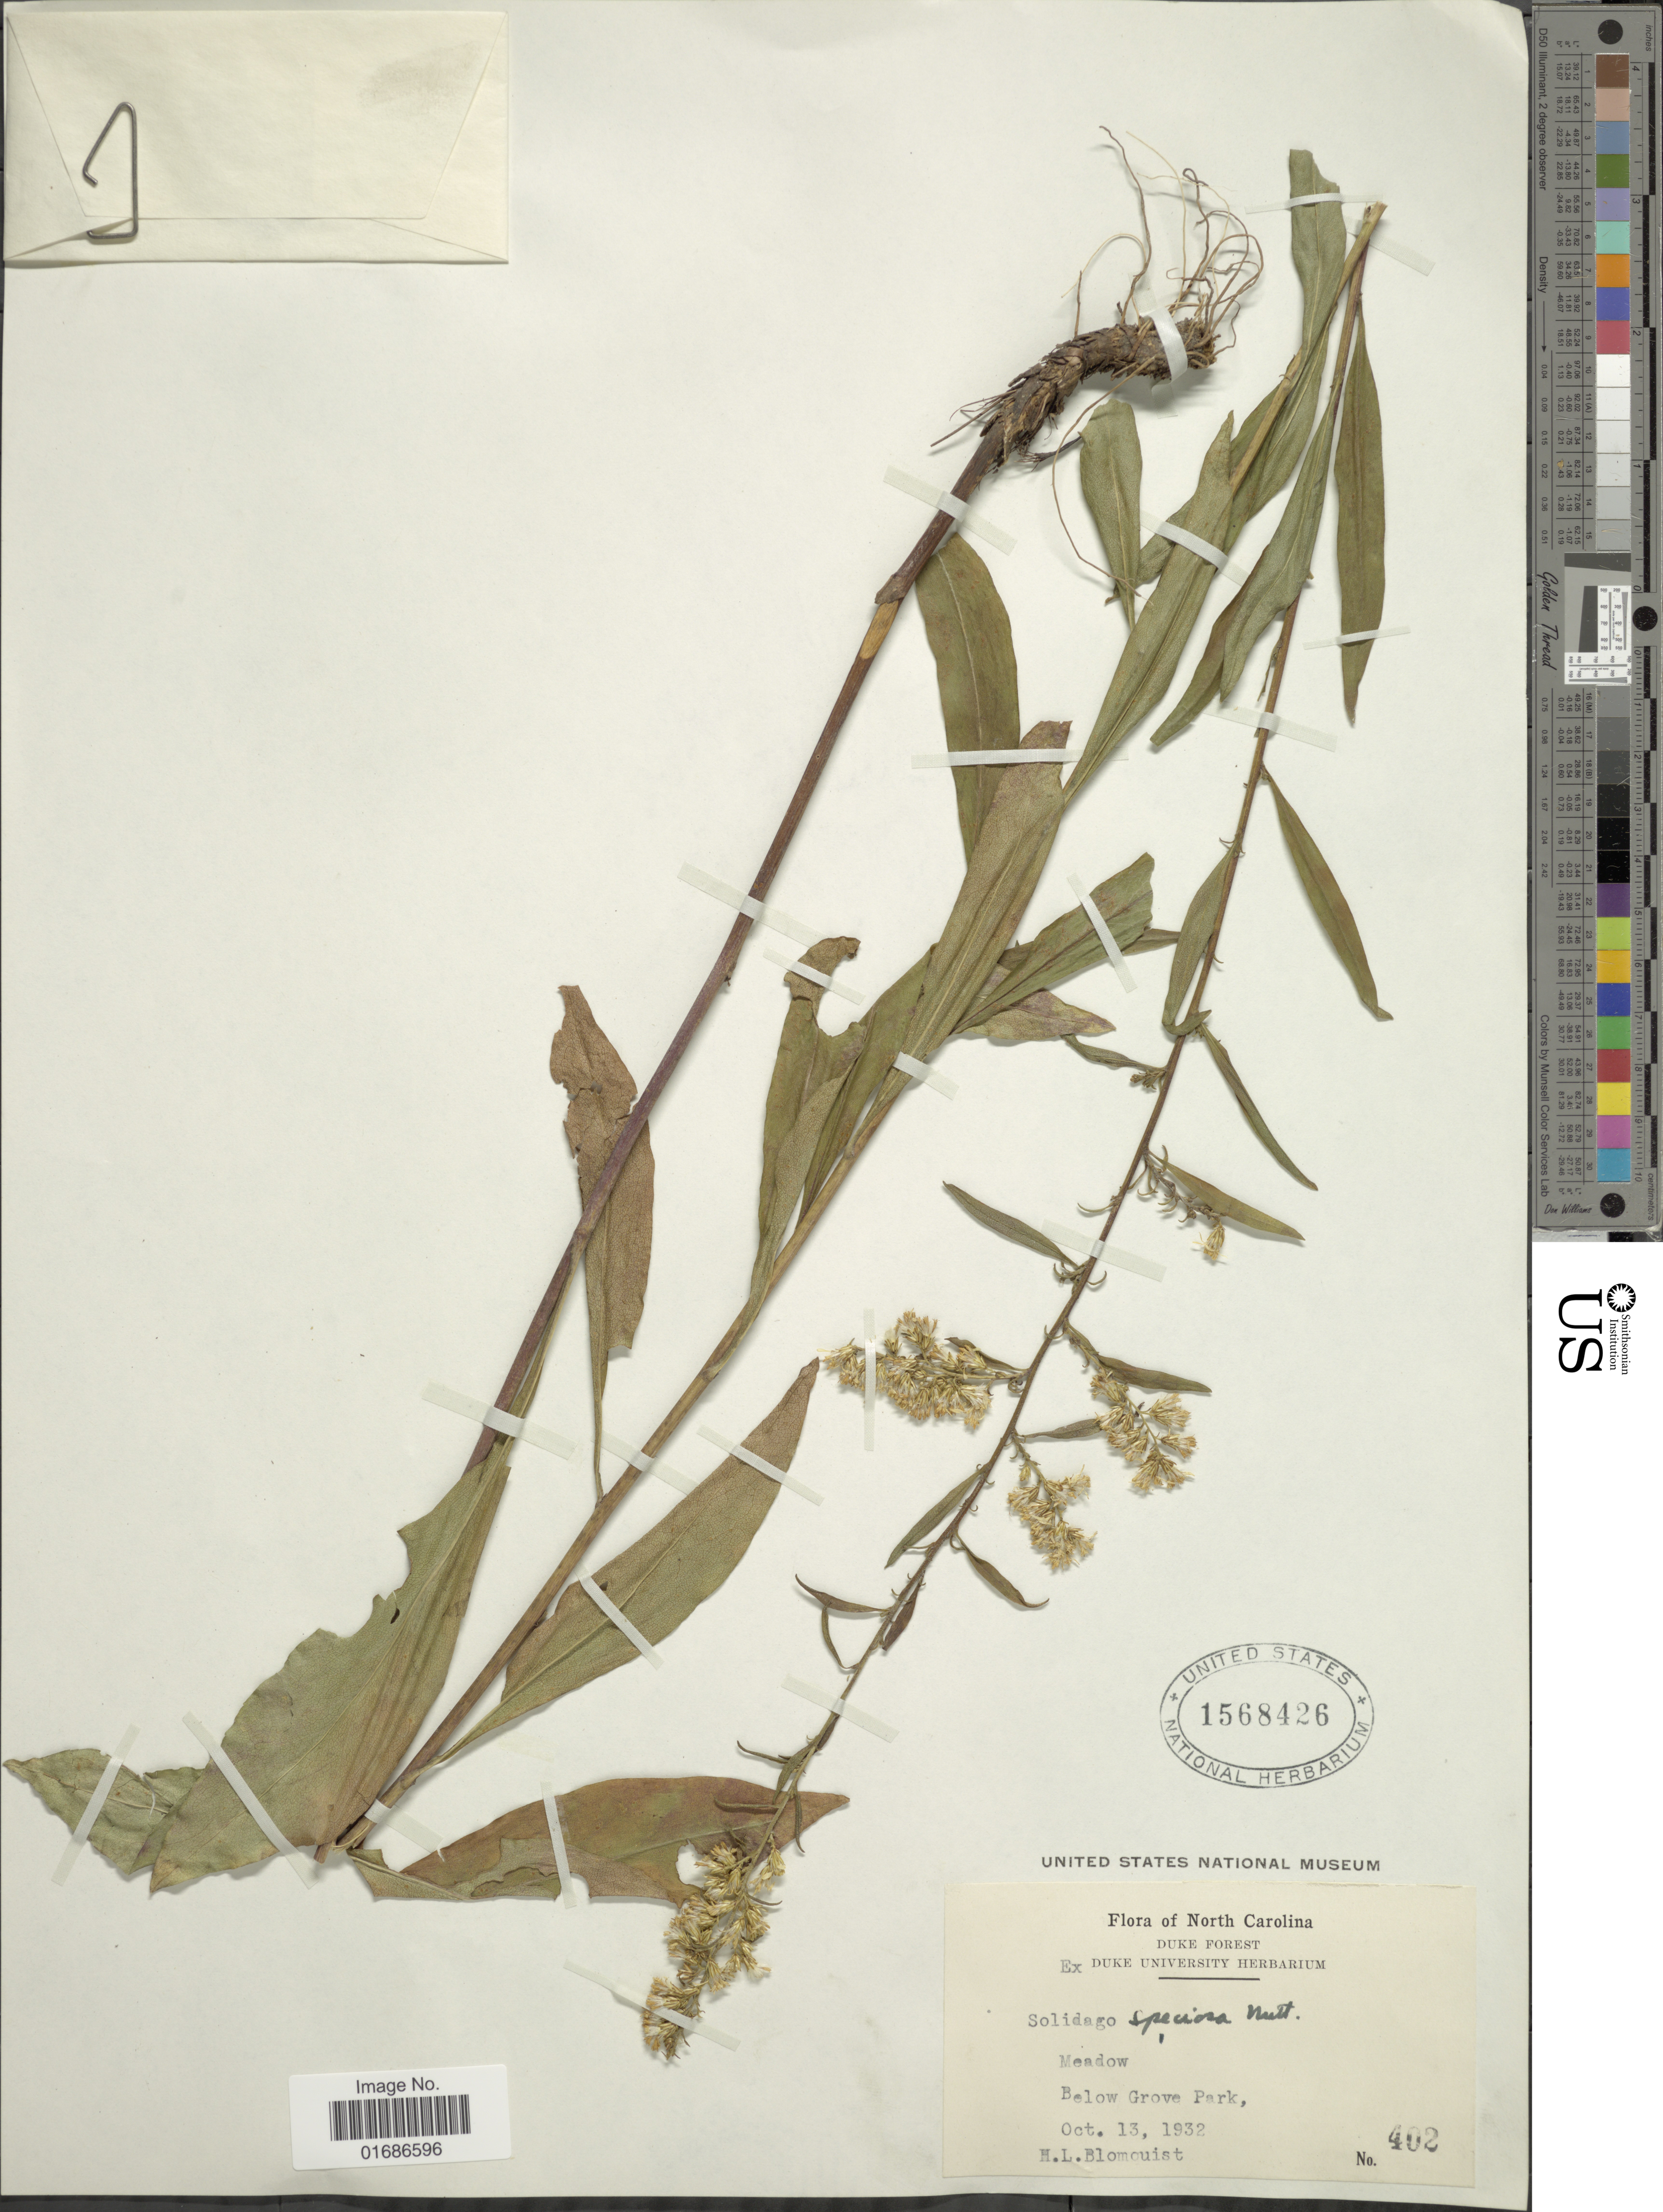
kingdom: Plantae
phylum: Tracheophyta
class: Magnoliopsida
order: Asterales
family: Asteraceae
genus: Solidago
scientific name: Solidago erecta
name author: Pursh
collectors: H. Blomquist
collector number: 402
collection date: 1932-10-13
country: United States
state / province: North Carolina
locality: Meadow, Below Grove Park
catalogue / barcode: US 1568426